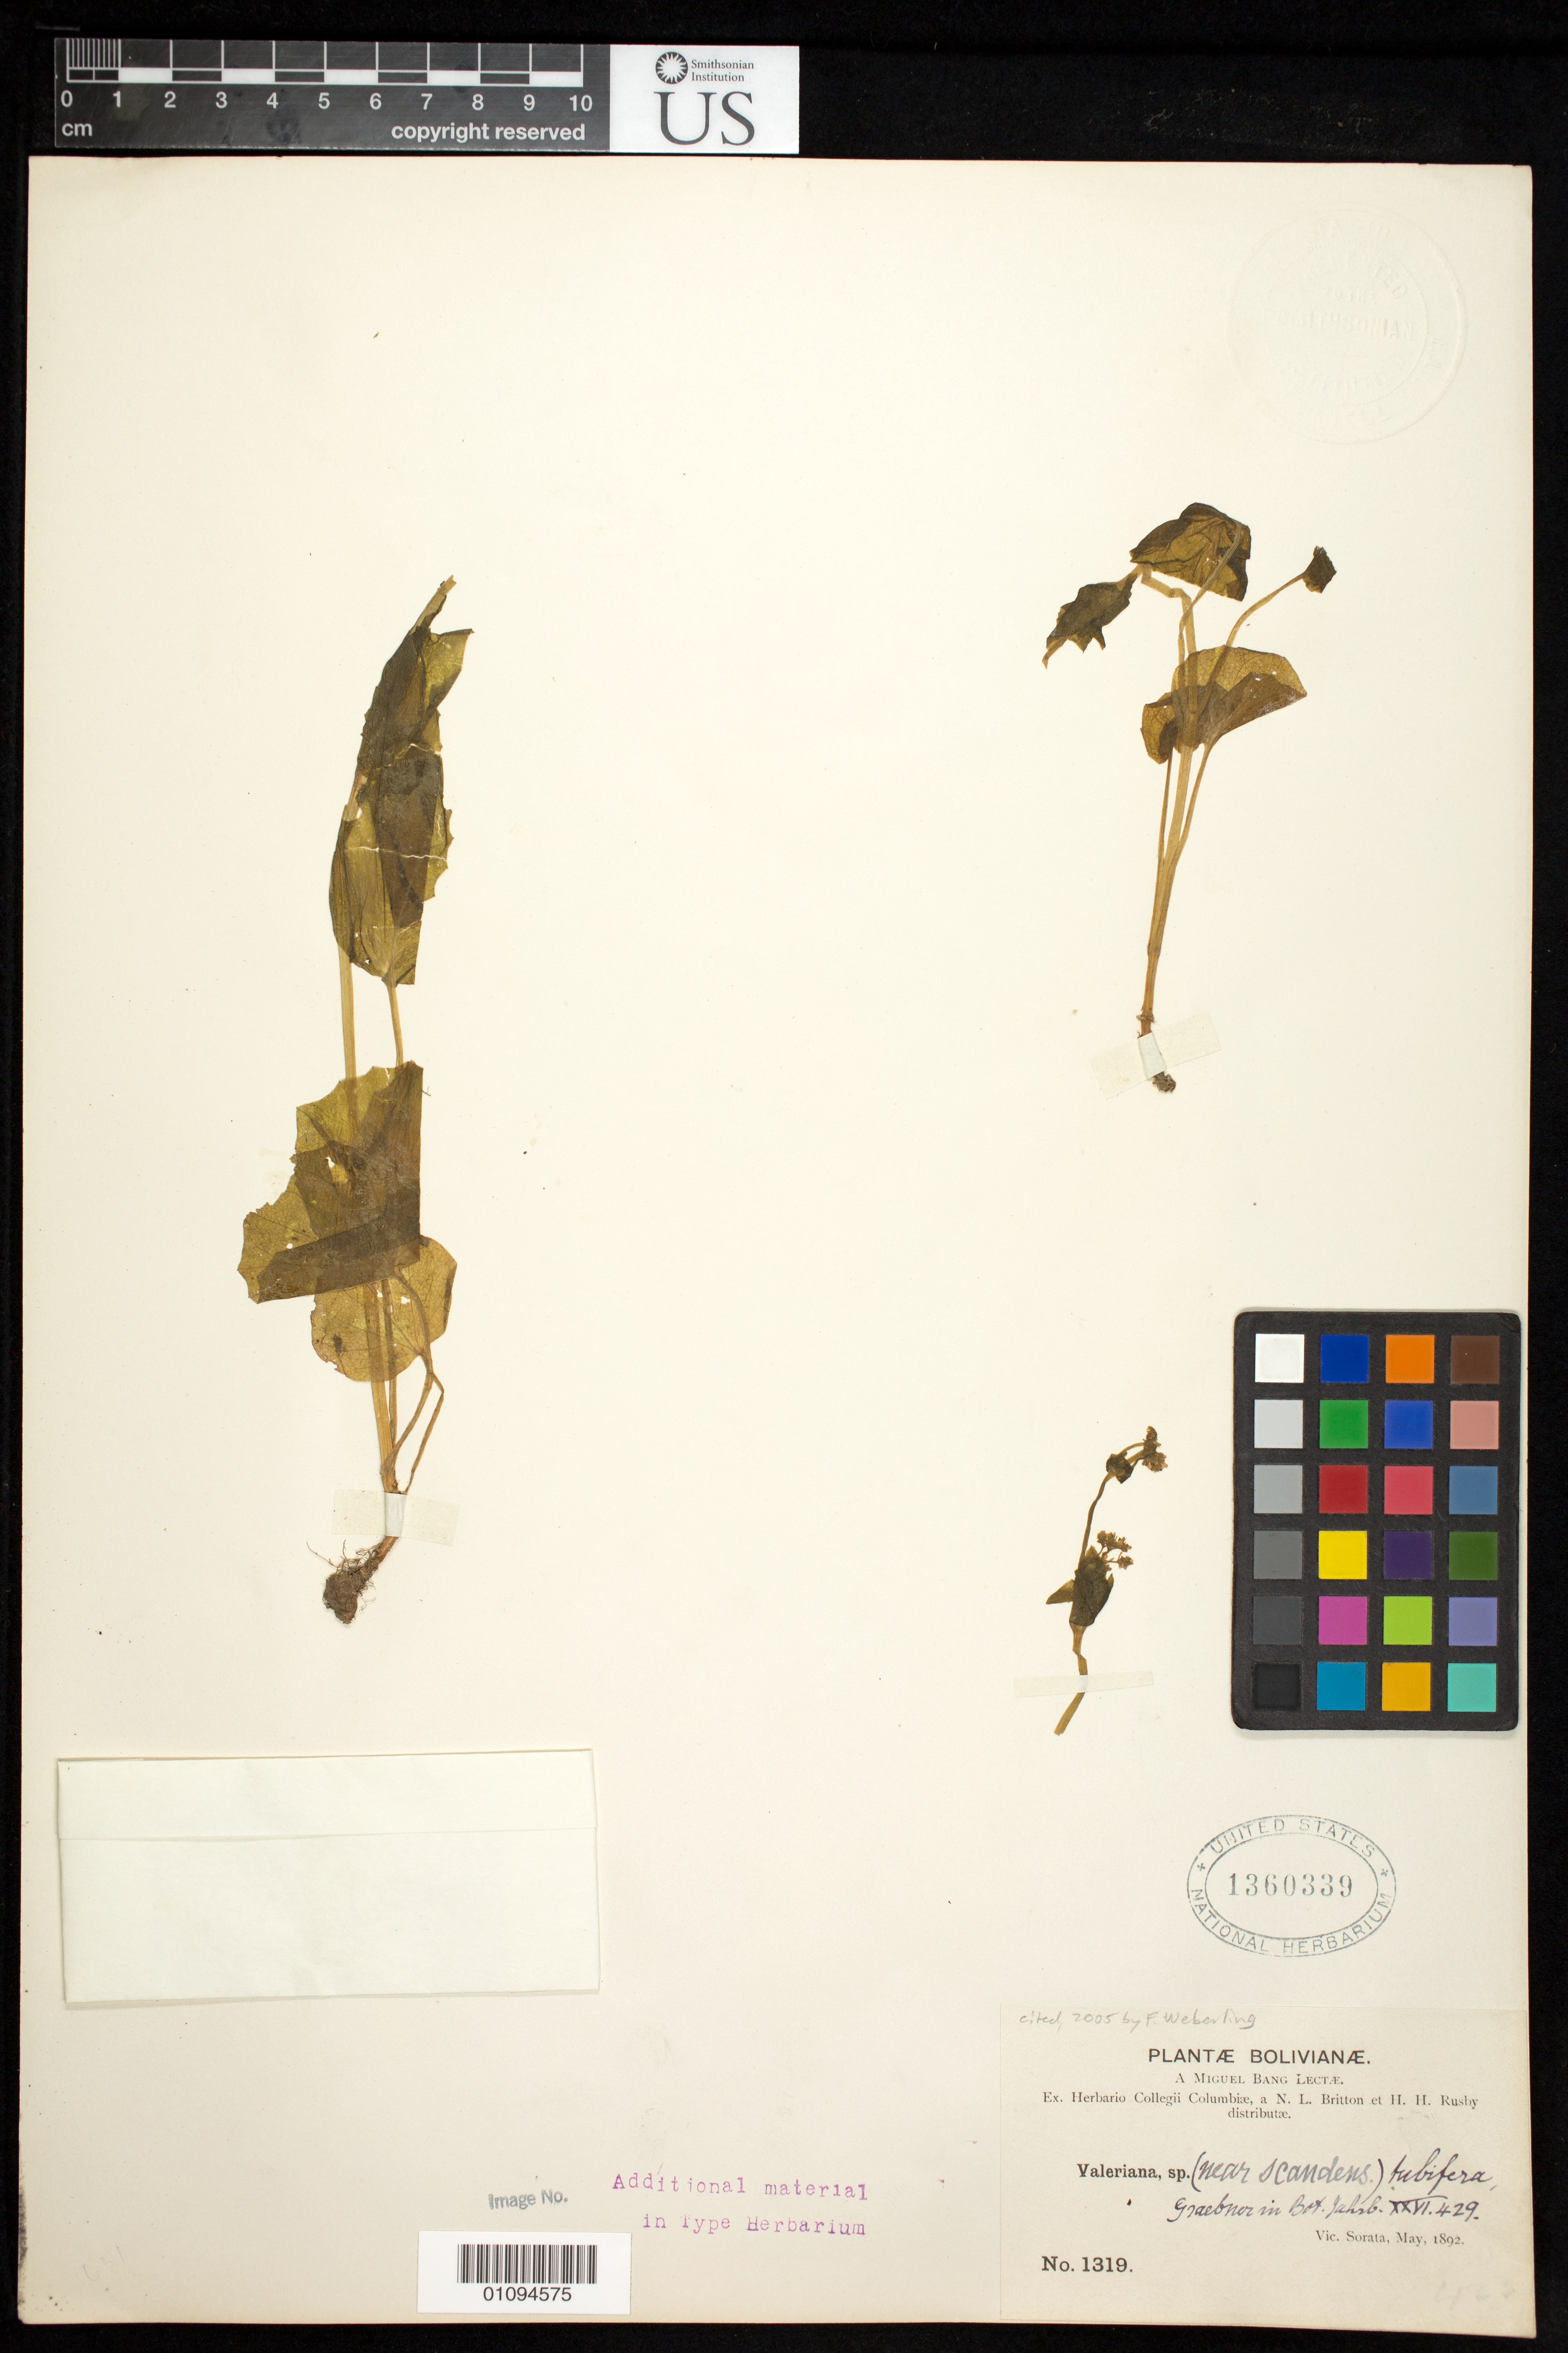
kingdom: Plantae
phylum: Tracheophyta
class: Magnoliopsida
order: Dipsacales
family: Caprifoliaceae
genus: Valeriana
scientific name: Valeriana tubifera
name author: P. Graebn.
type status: Isotype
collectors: M. Bang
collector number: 1319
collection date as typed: May 1892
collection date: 1892-05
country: Bolivia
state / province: La Paz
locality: Sorata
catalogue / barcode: US 1360339